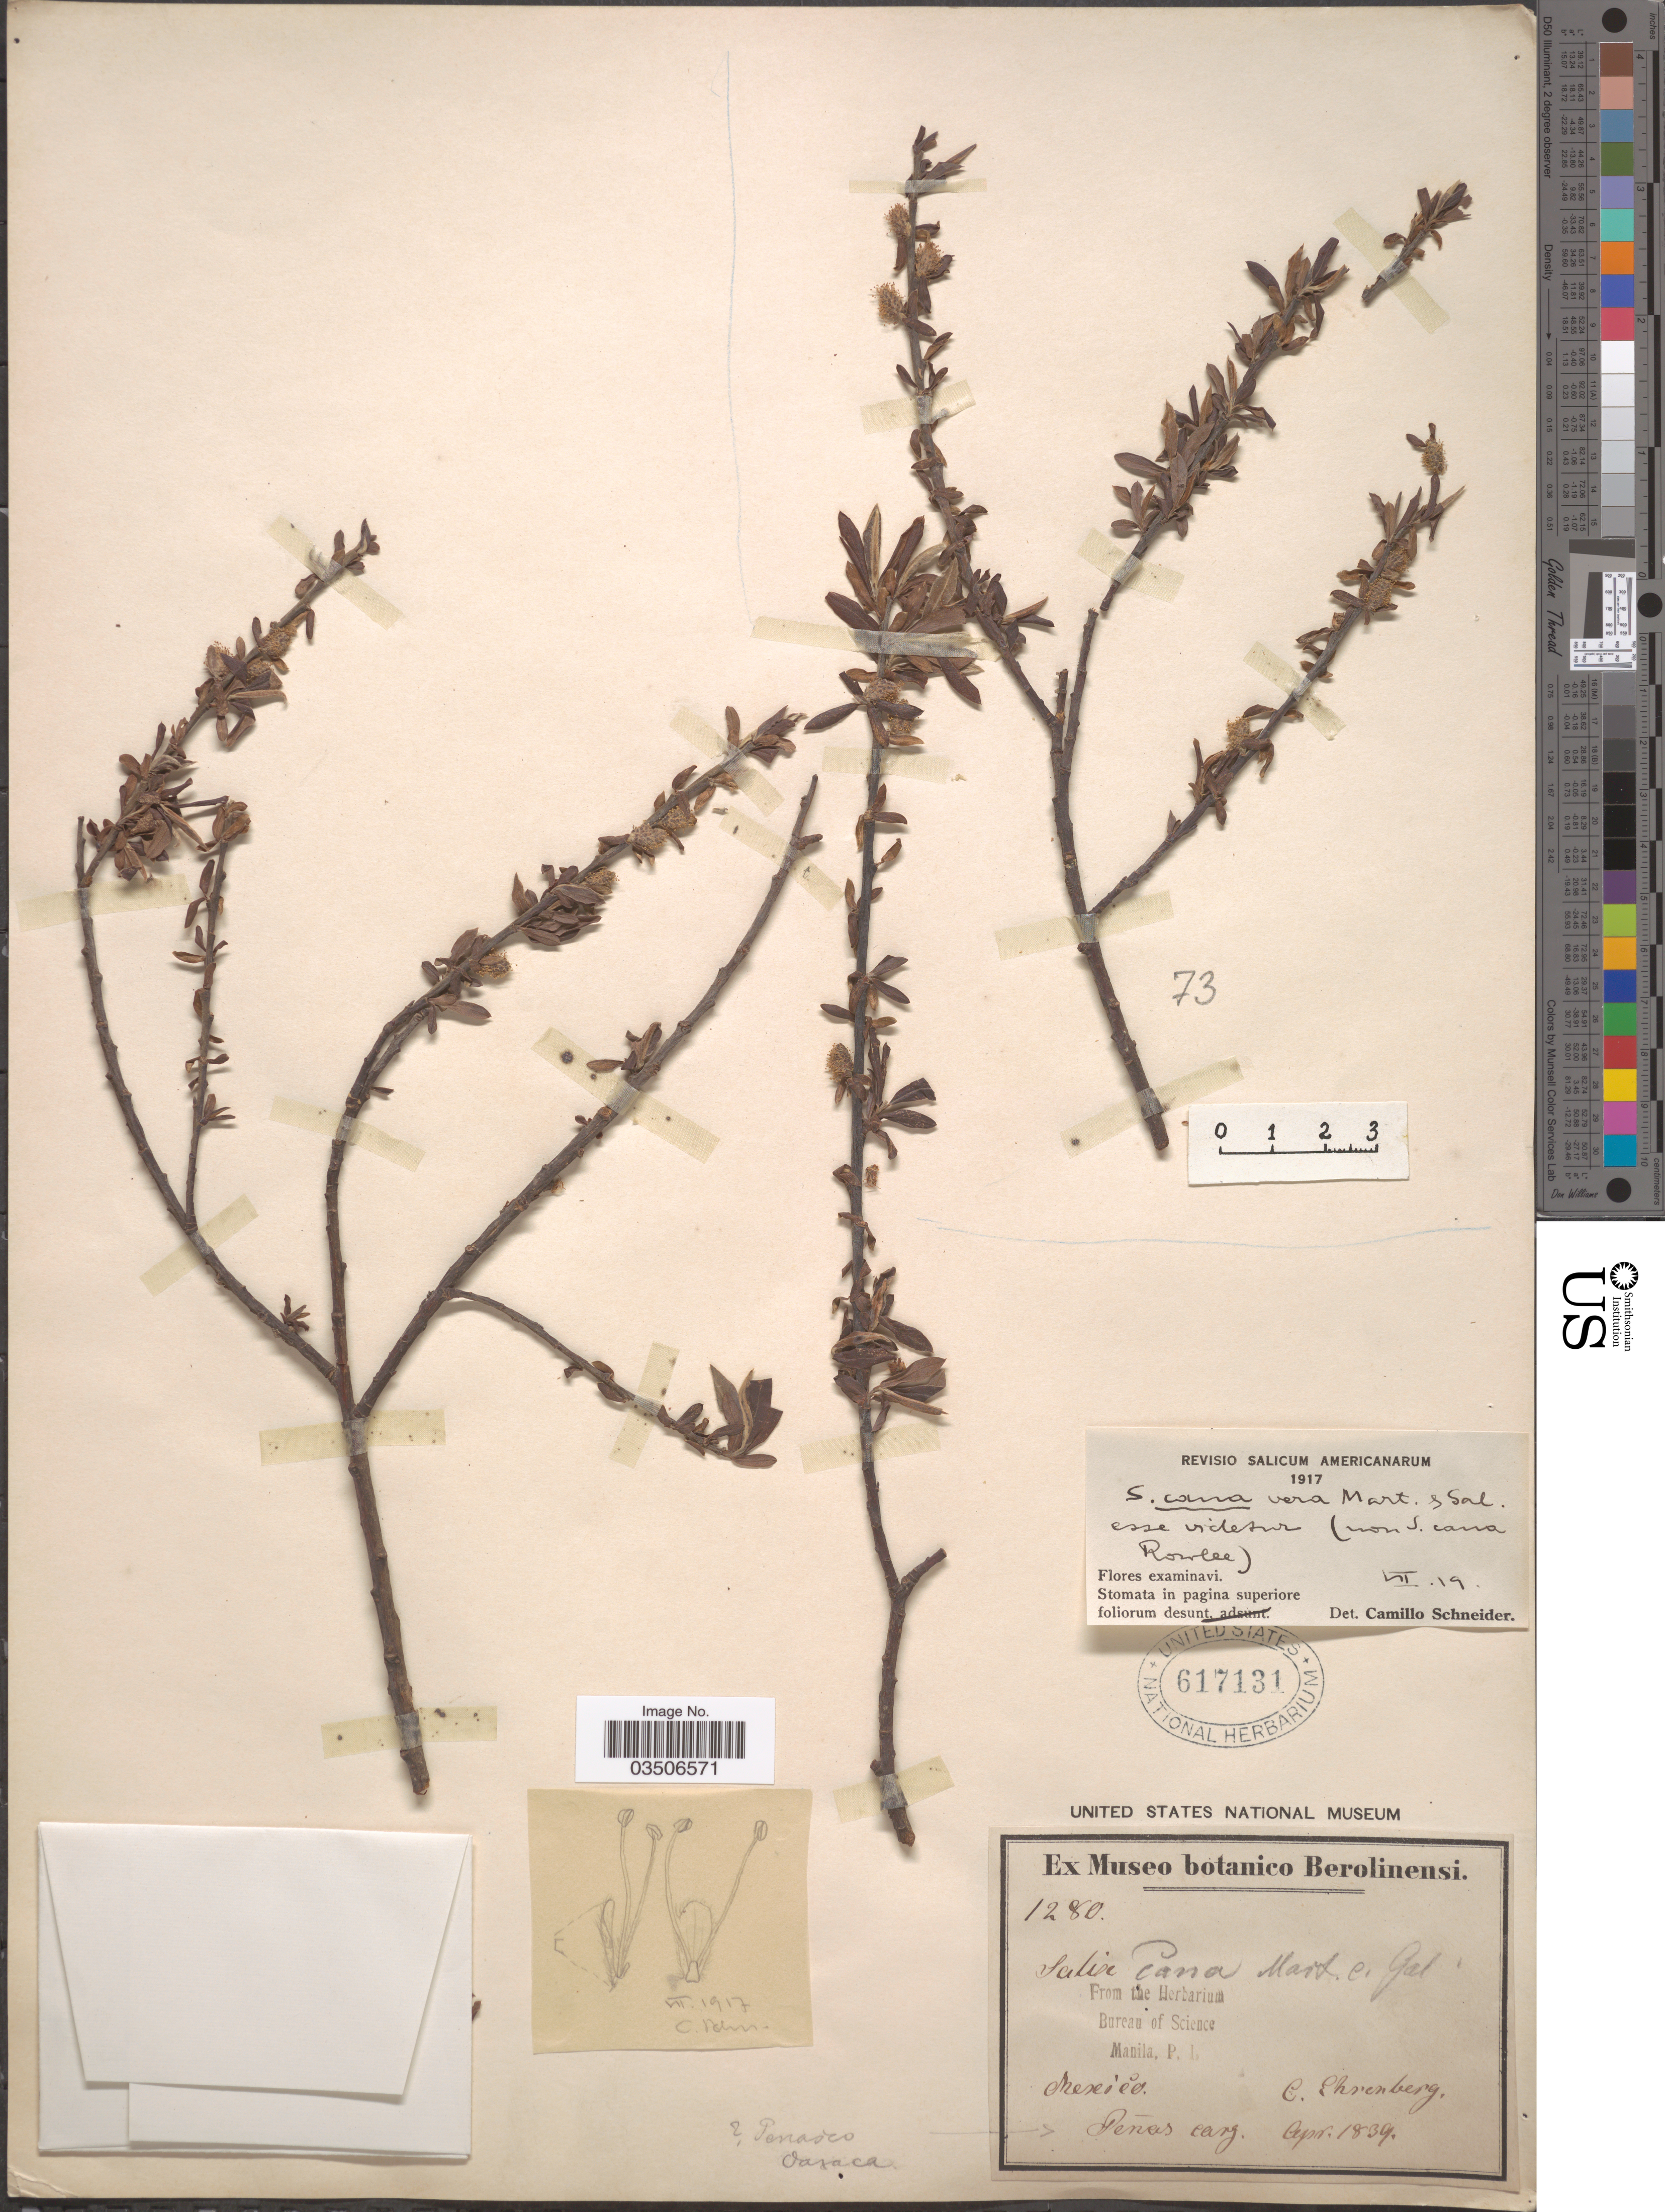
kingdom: Plantae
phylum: Tracheophyta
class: Magnoliopsida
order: Malpighiales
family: Salicaceae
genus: Salix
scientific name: Salix cana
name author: M. Martens & Galeotti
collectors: C. G. Ehrenberg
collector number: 1280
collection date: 1839-04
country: Mexico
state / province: Oaxaca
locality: Penas carg [unsure placement] [interpreted]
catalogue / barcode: US 617131